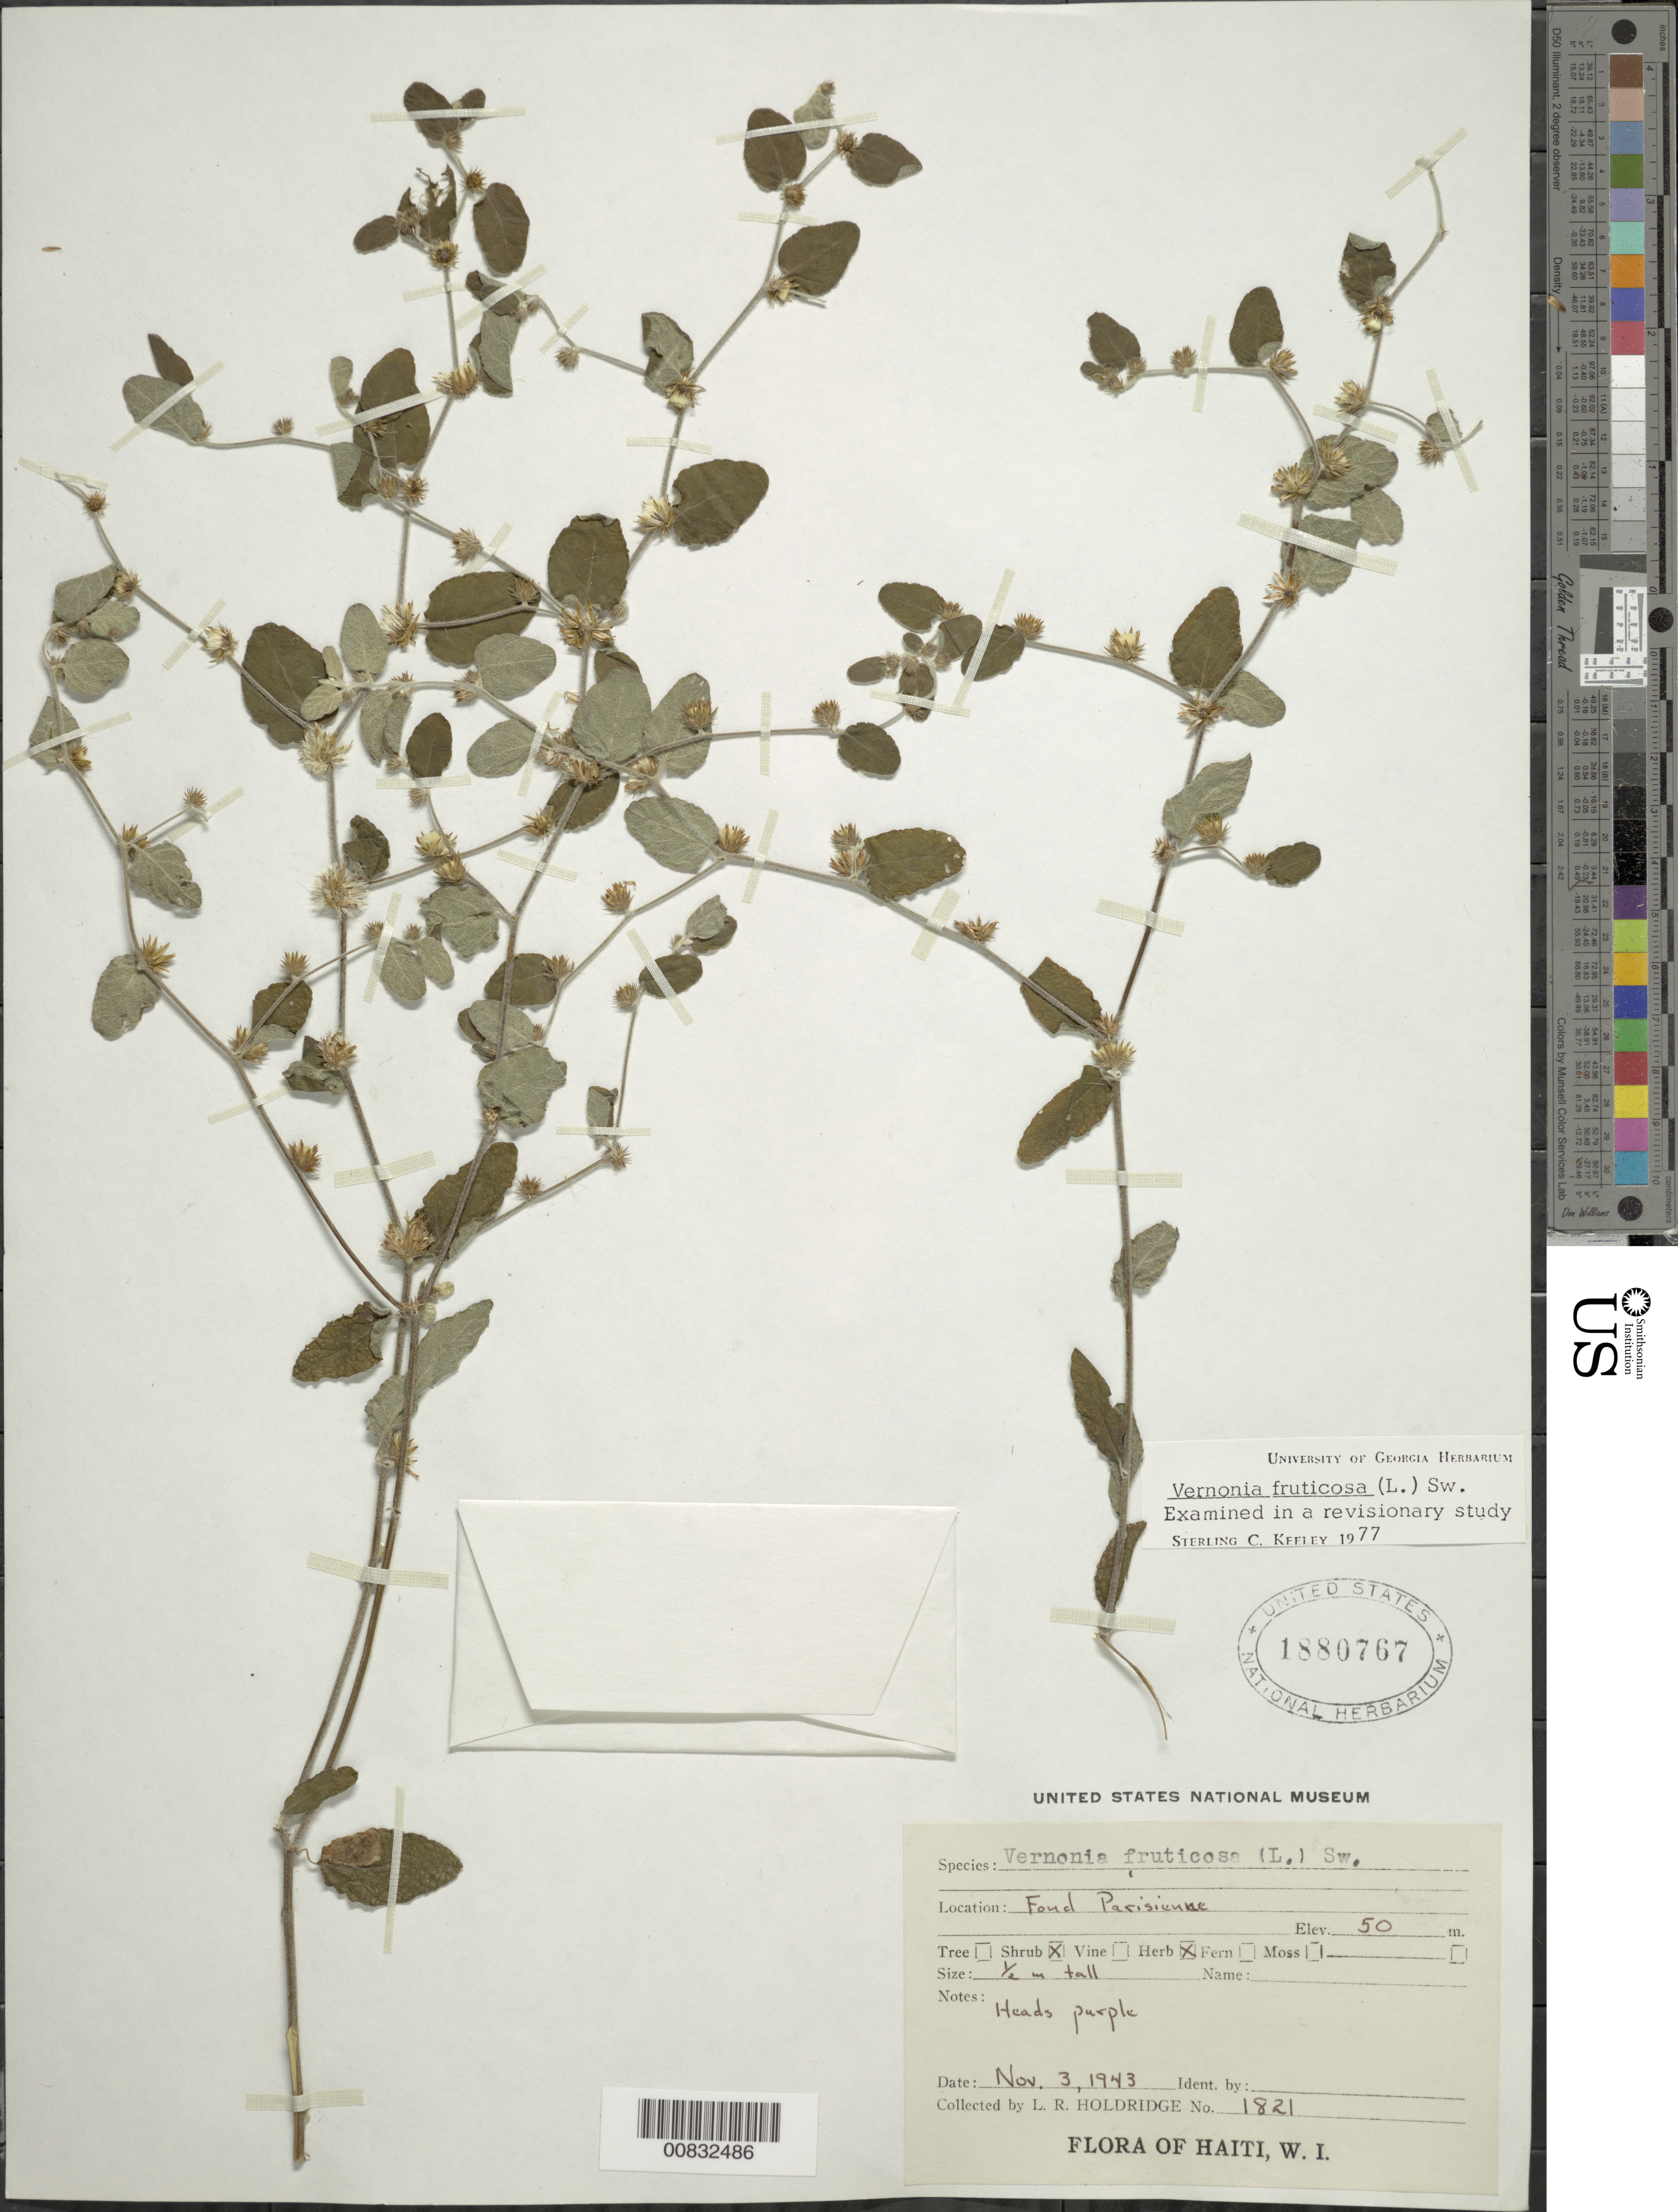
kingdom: Plantae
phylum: Tracheophyta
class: Magnoliopsida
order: Asterales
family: Asteraceae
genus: Lepidaploa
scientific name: Lepidaploa fruticosa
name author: (L.) H. Rob.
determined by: Keeley, S. C.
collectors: L. Holdridge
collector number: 1821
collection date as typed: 03 Nov 1943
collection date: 1943-11-03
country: Haiti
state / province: Ouest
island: Hispaniola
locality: Fond Parisien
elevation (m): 50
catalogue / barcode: US 1880767